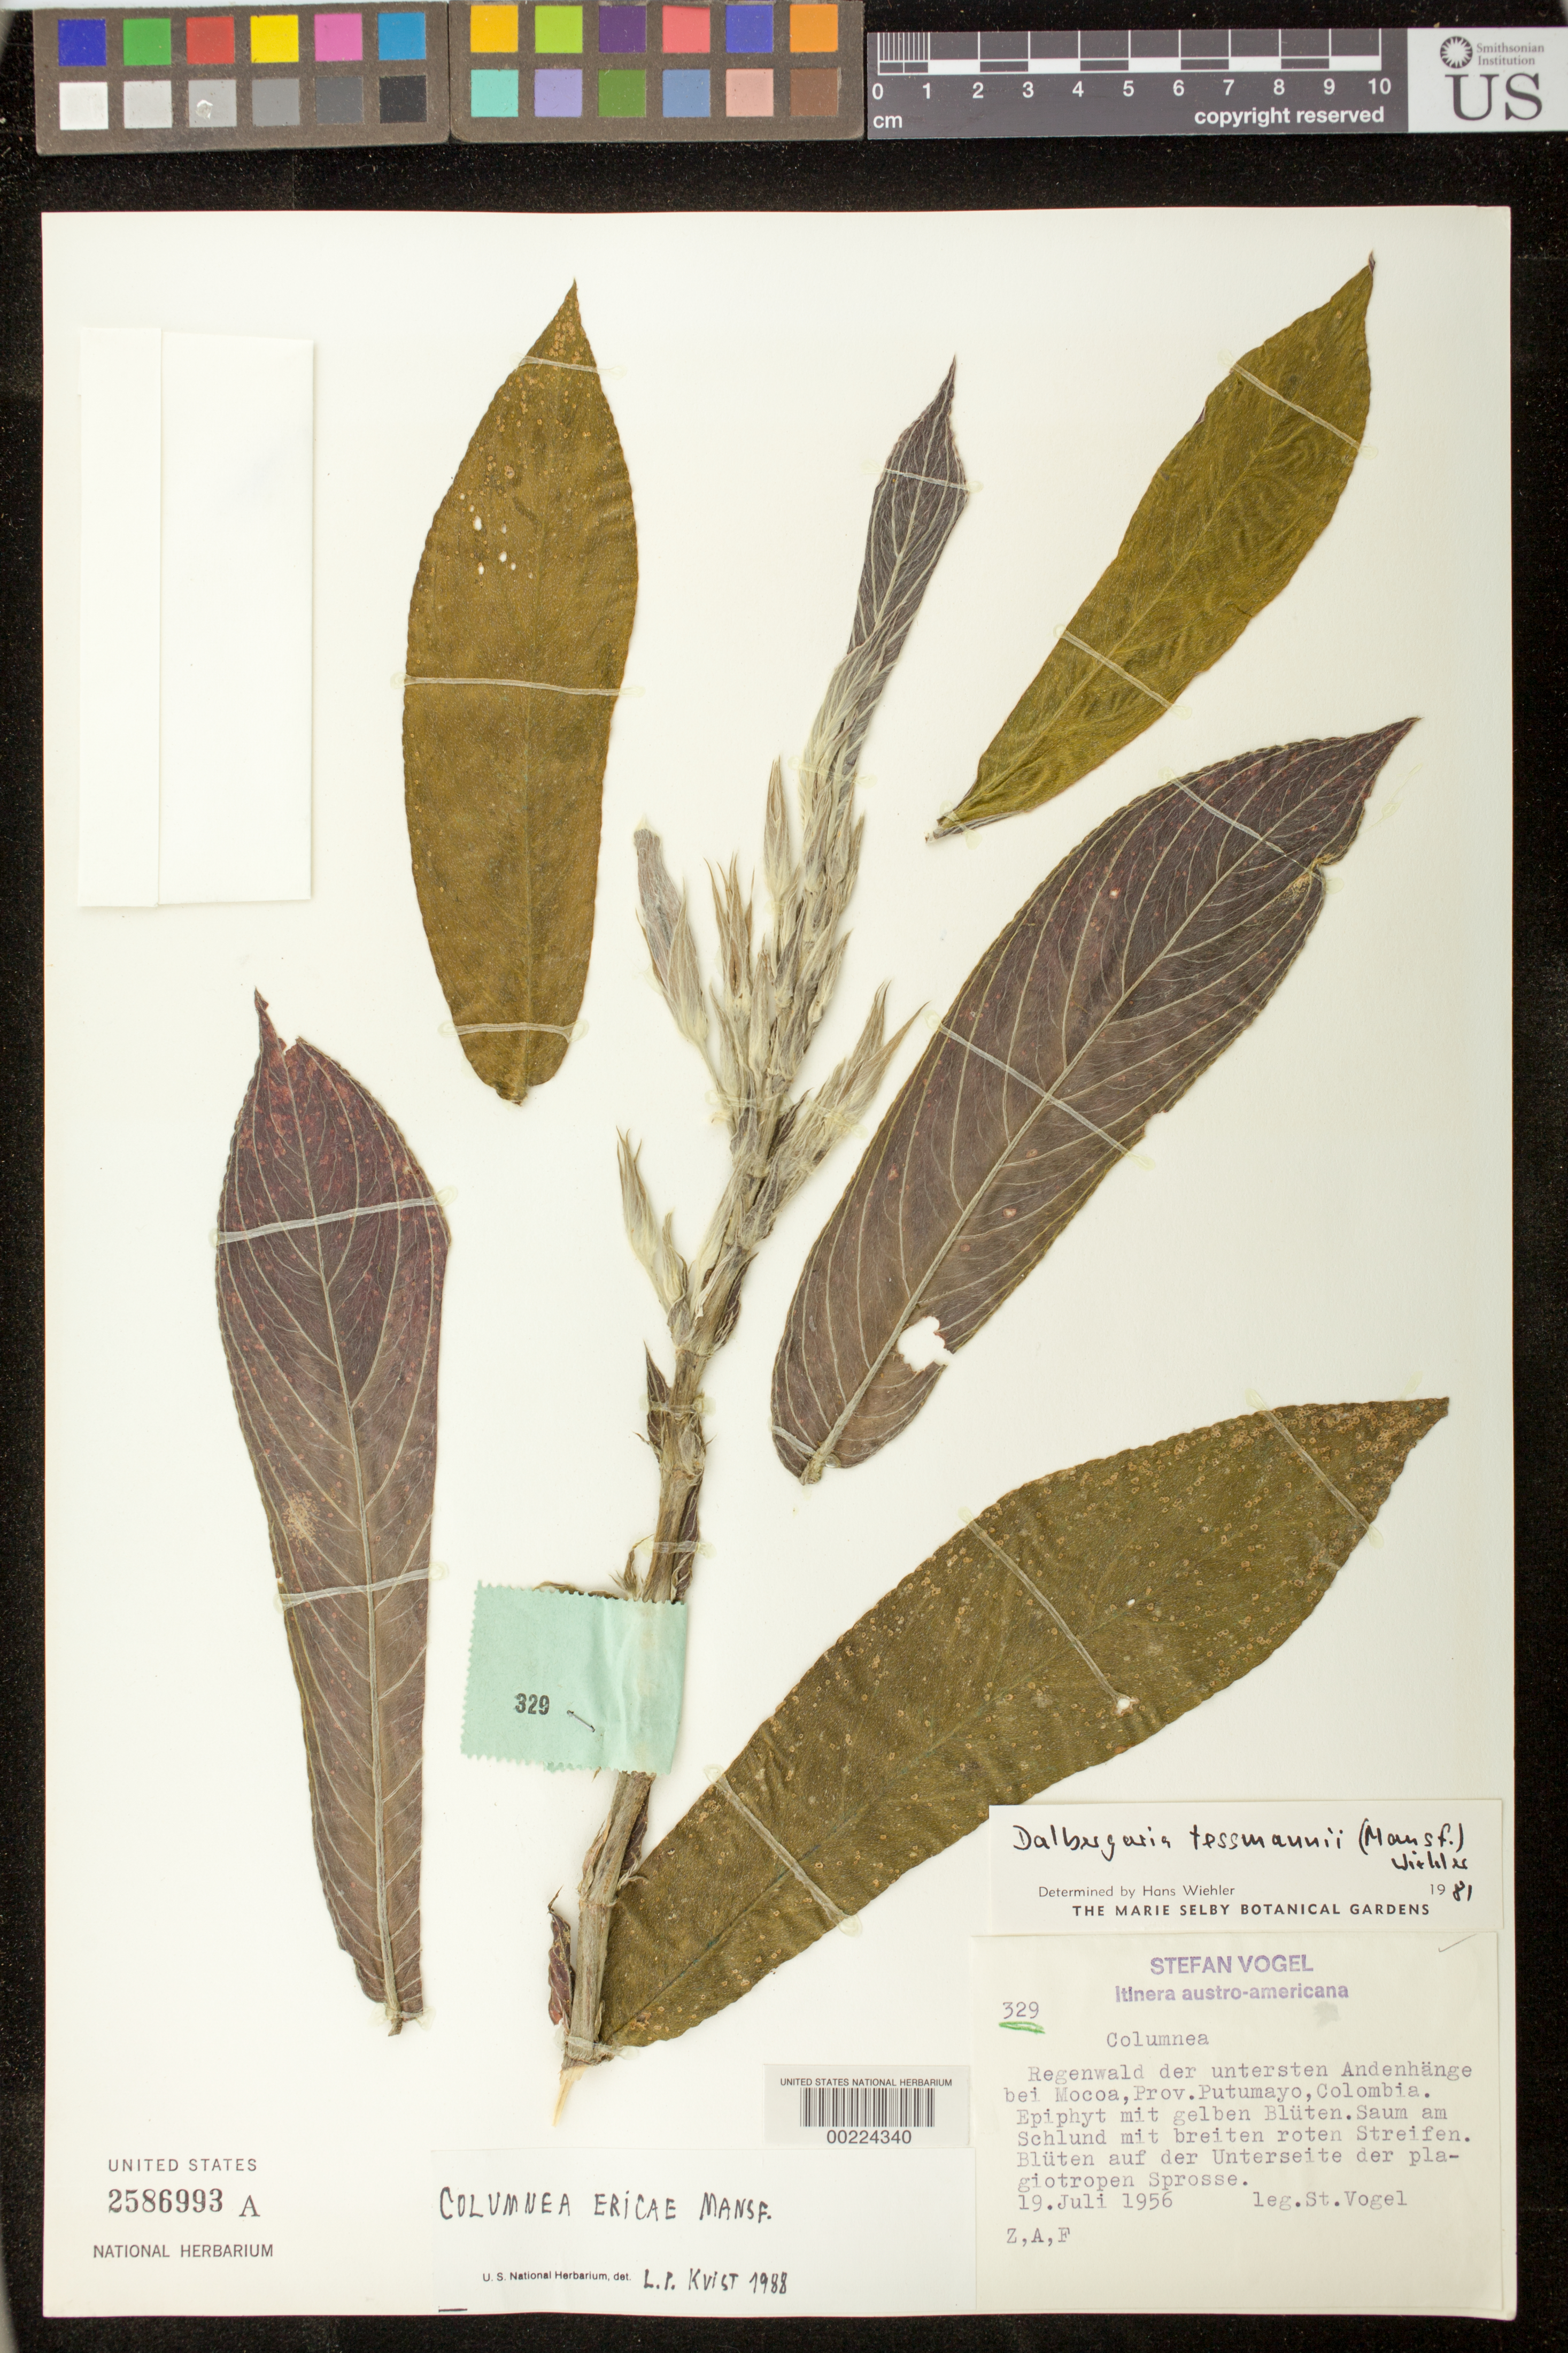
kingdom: Plantae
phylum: Tracheophyta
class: Magnoliopsida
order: Lamiales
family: Gesneriaceae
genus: Columnea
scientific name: Columnea ericae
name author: Mansf.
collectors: S. Vogel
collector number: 329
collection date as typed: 19 Jul 1956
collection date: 1956-07-19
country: Colombia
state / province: Putumayo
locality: ... Andenhange by Mocoa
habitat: Rainforest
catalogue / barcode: US 2586993A